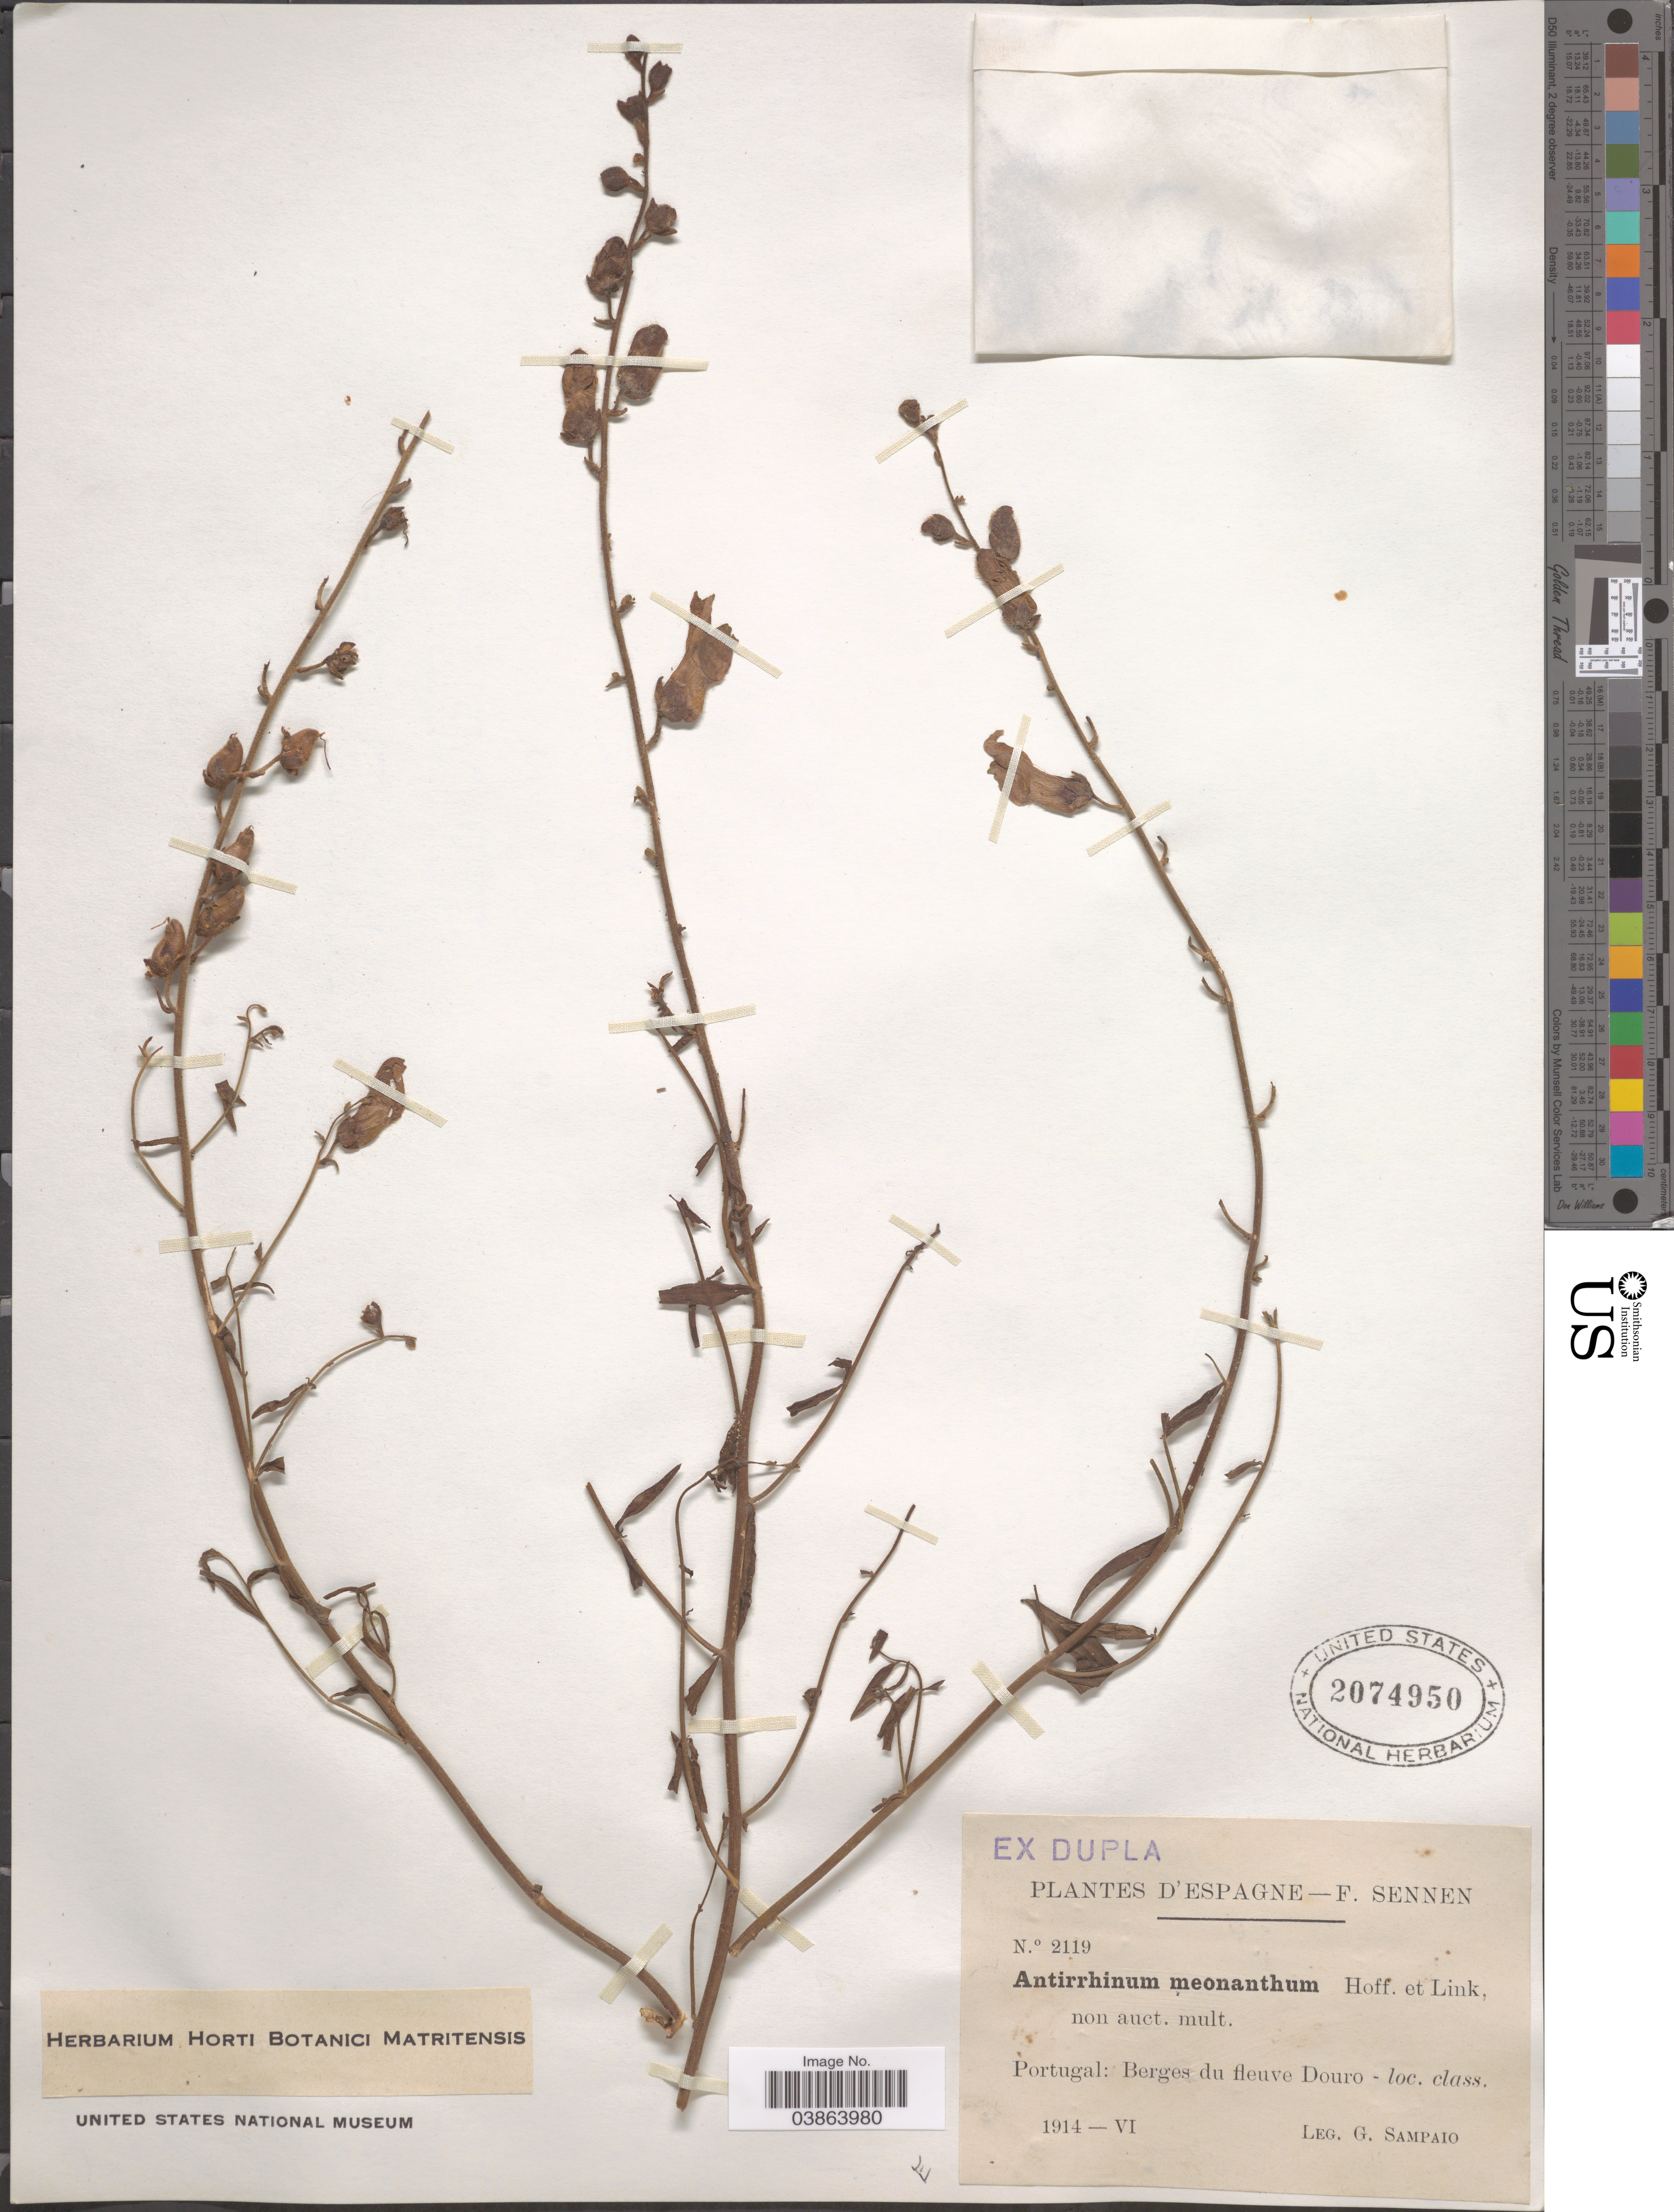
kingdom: Plantae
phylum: Tracheophyta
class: Magnoliopsida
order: Lamiales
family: Plantaginaceae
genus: Antirrhinum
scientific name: Antirrhinum meonanthum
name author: Hoffmanns. & Link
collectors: G. A. Sampaio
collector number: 2119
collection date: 1914-06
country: Portugal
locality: Berges du fluece Douro.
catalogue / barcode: US 2074950